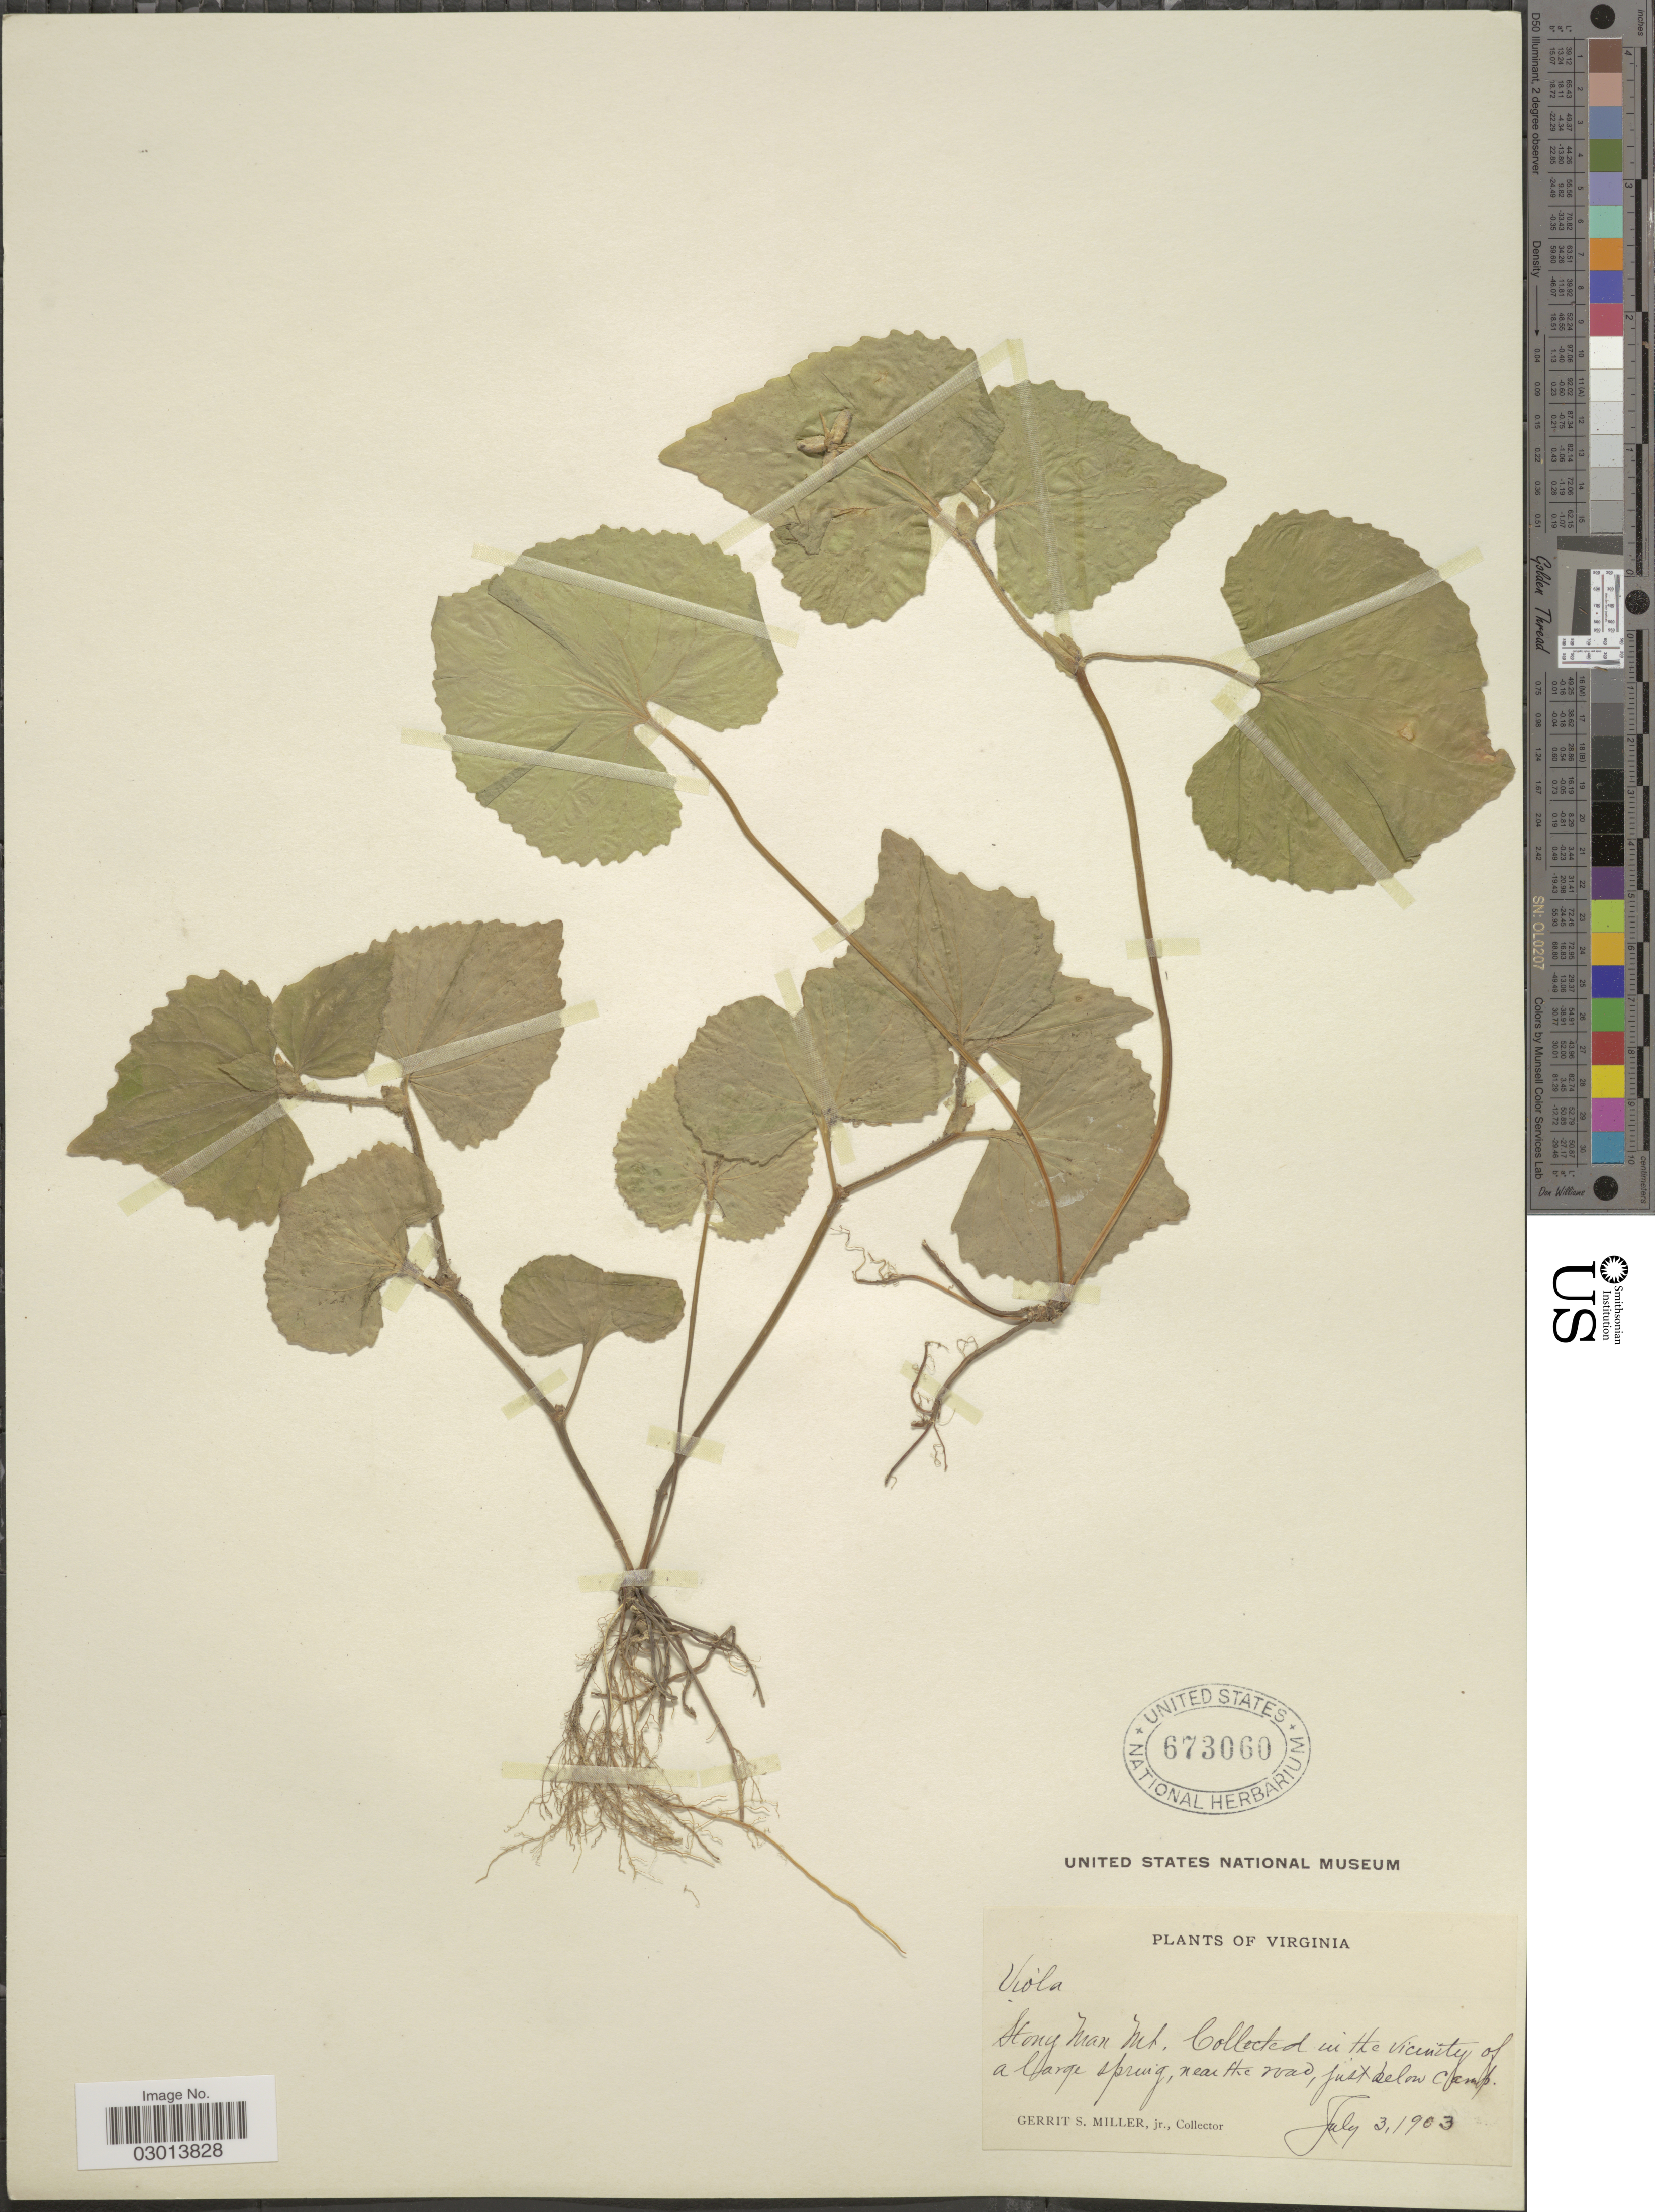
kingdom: Plantae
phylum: Tracheophyta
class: Magnoliopsida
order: Malpighiales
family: Violaceae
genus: Viola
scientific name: Viola pubescens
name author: Aiton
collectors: G. S. Miller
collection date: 1903-07-03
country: United States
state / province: Virginia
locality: Stony Man Mt., in the vicinity of a large spring, near the road, just below camp.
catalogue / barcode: US 673060